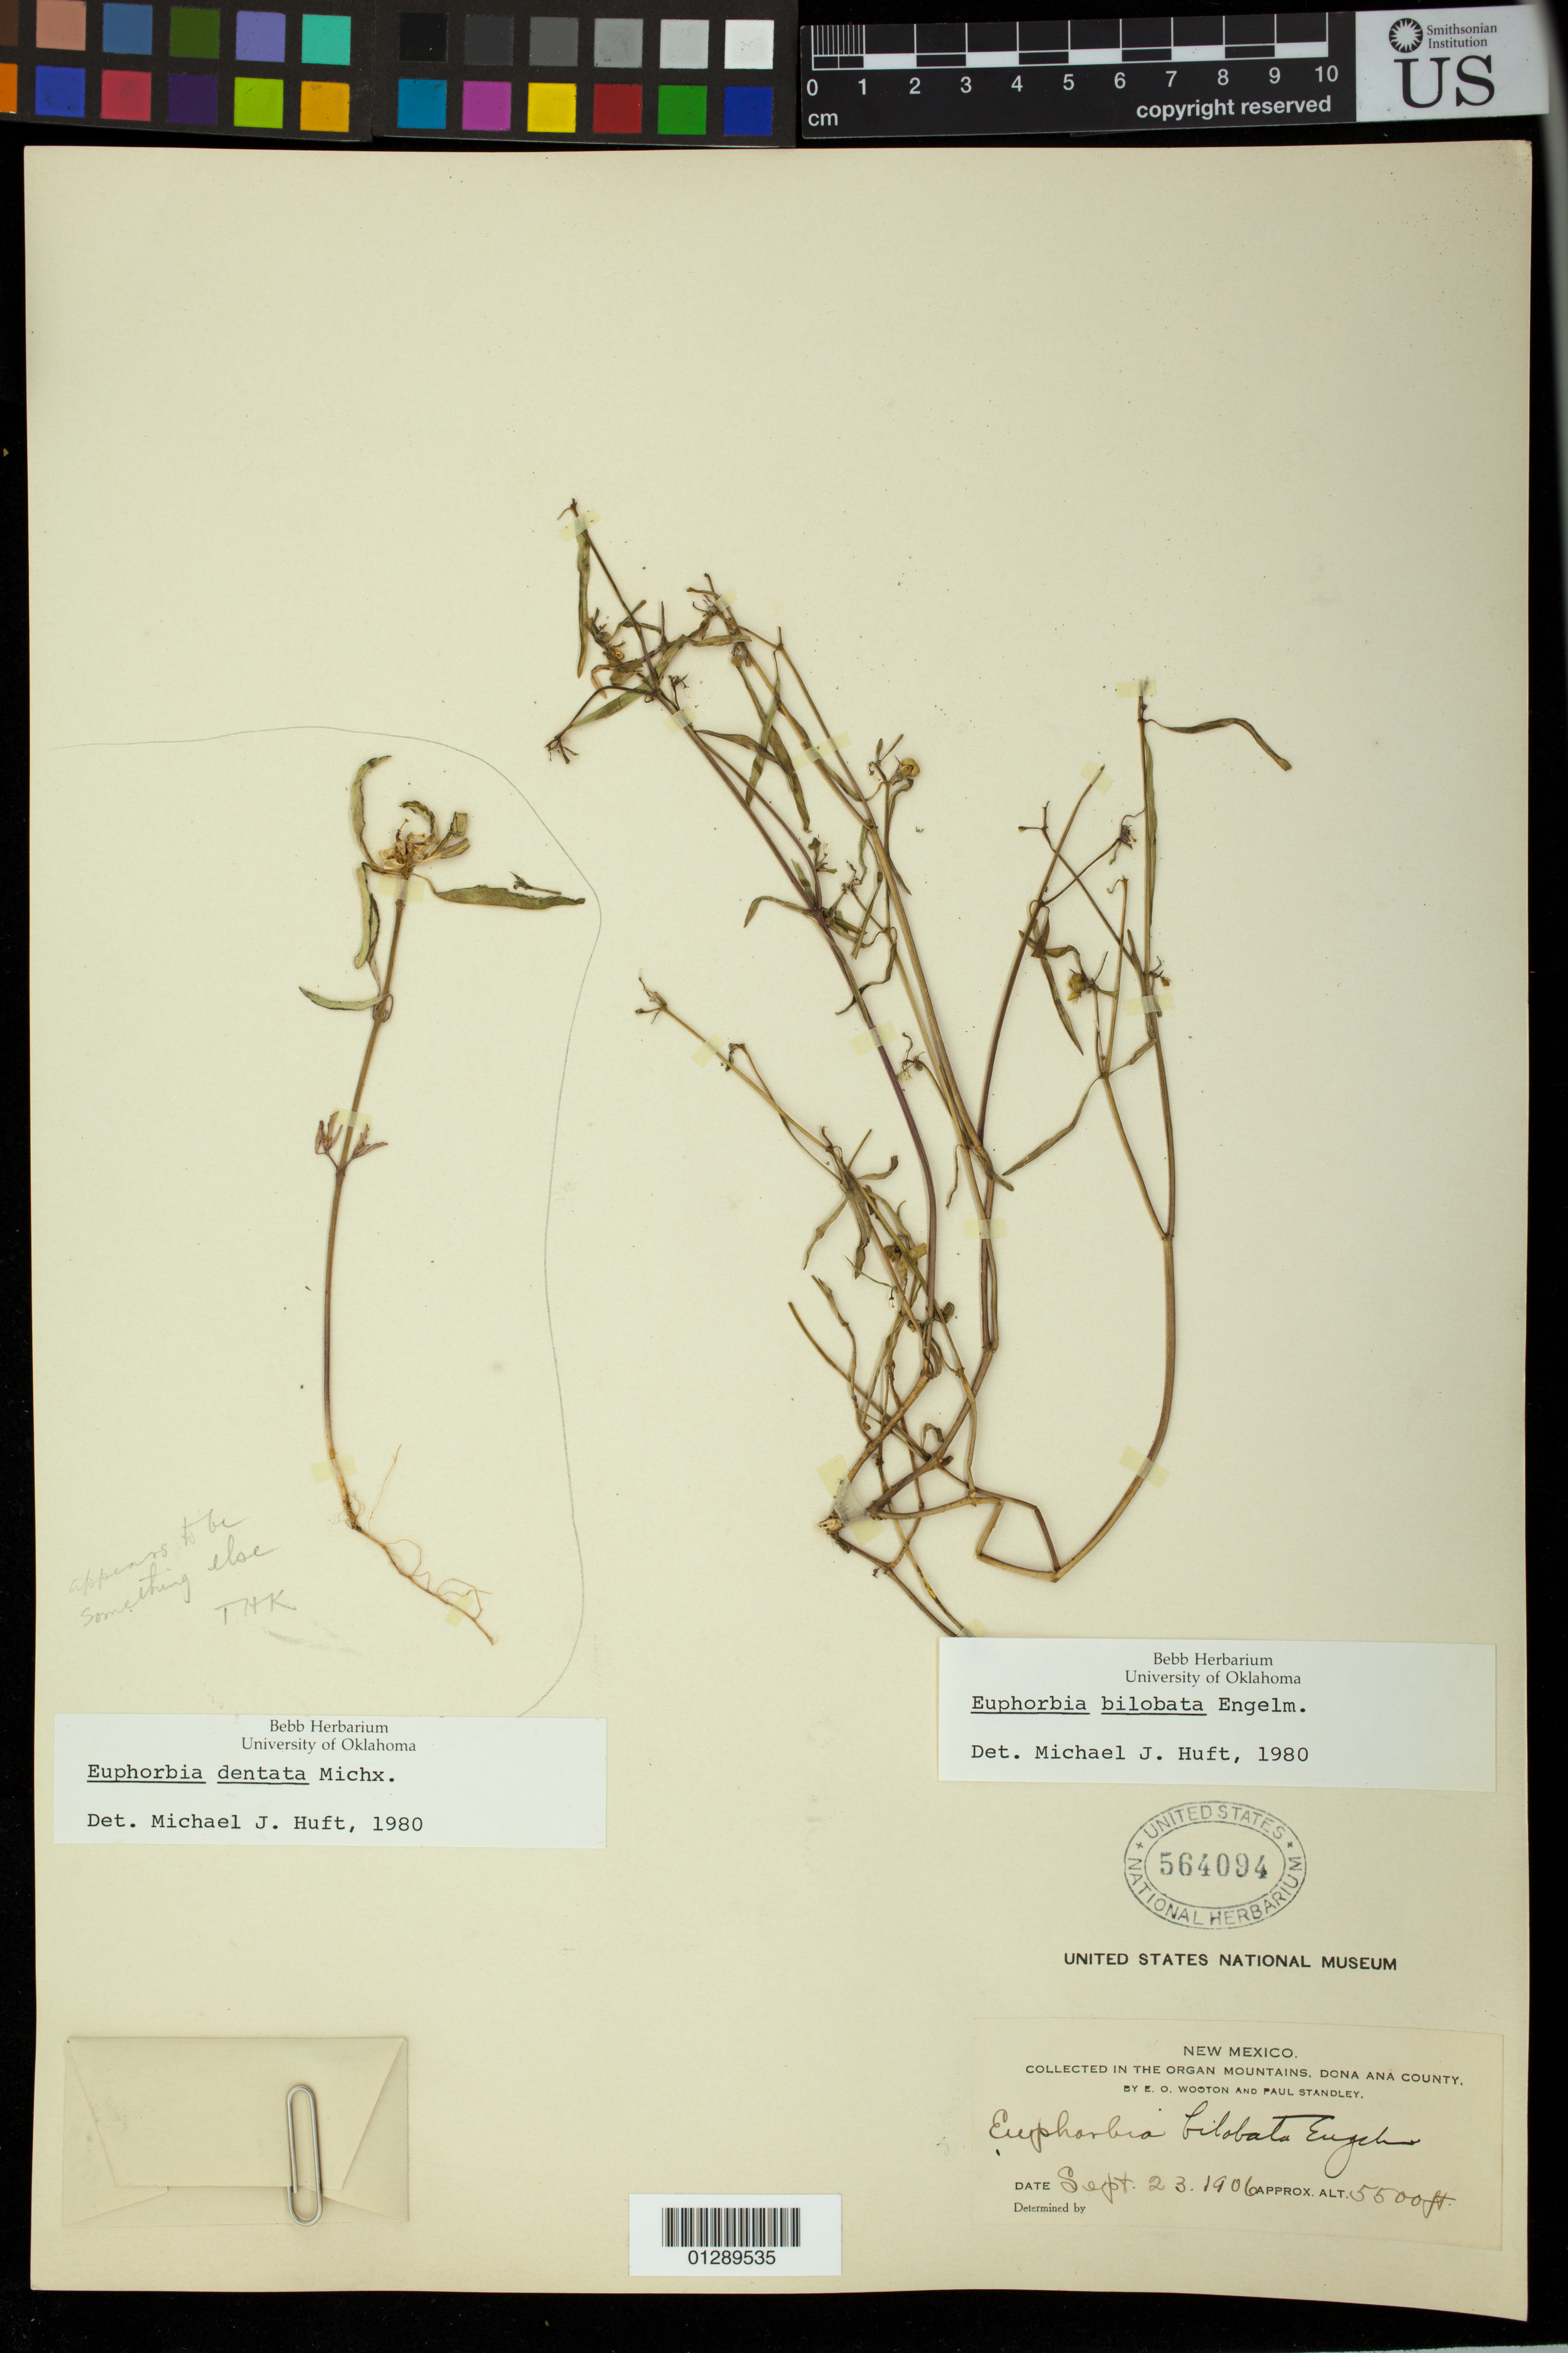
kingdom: Plantae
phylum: Tracheophyta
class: Magnoliopsida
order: Malpighiales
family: Euphorbiaceae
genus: Euphorbia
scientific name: Euphorbia bilobata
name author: Engelm. in Emory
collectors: E. O. Wooton & P. C. Standley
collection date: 1906-09-23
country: United States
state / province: New Mexico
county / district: Dona Ana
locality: Organ Mountains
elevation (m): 1676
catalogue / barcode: US 564094